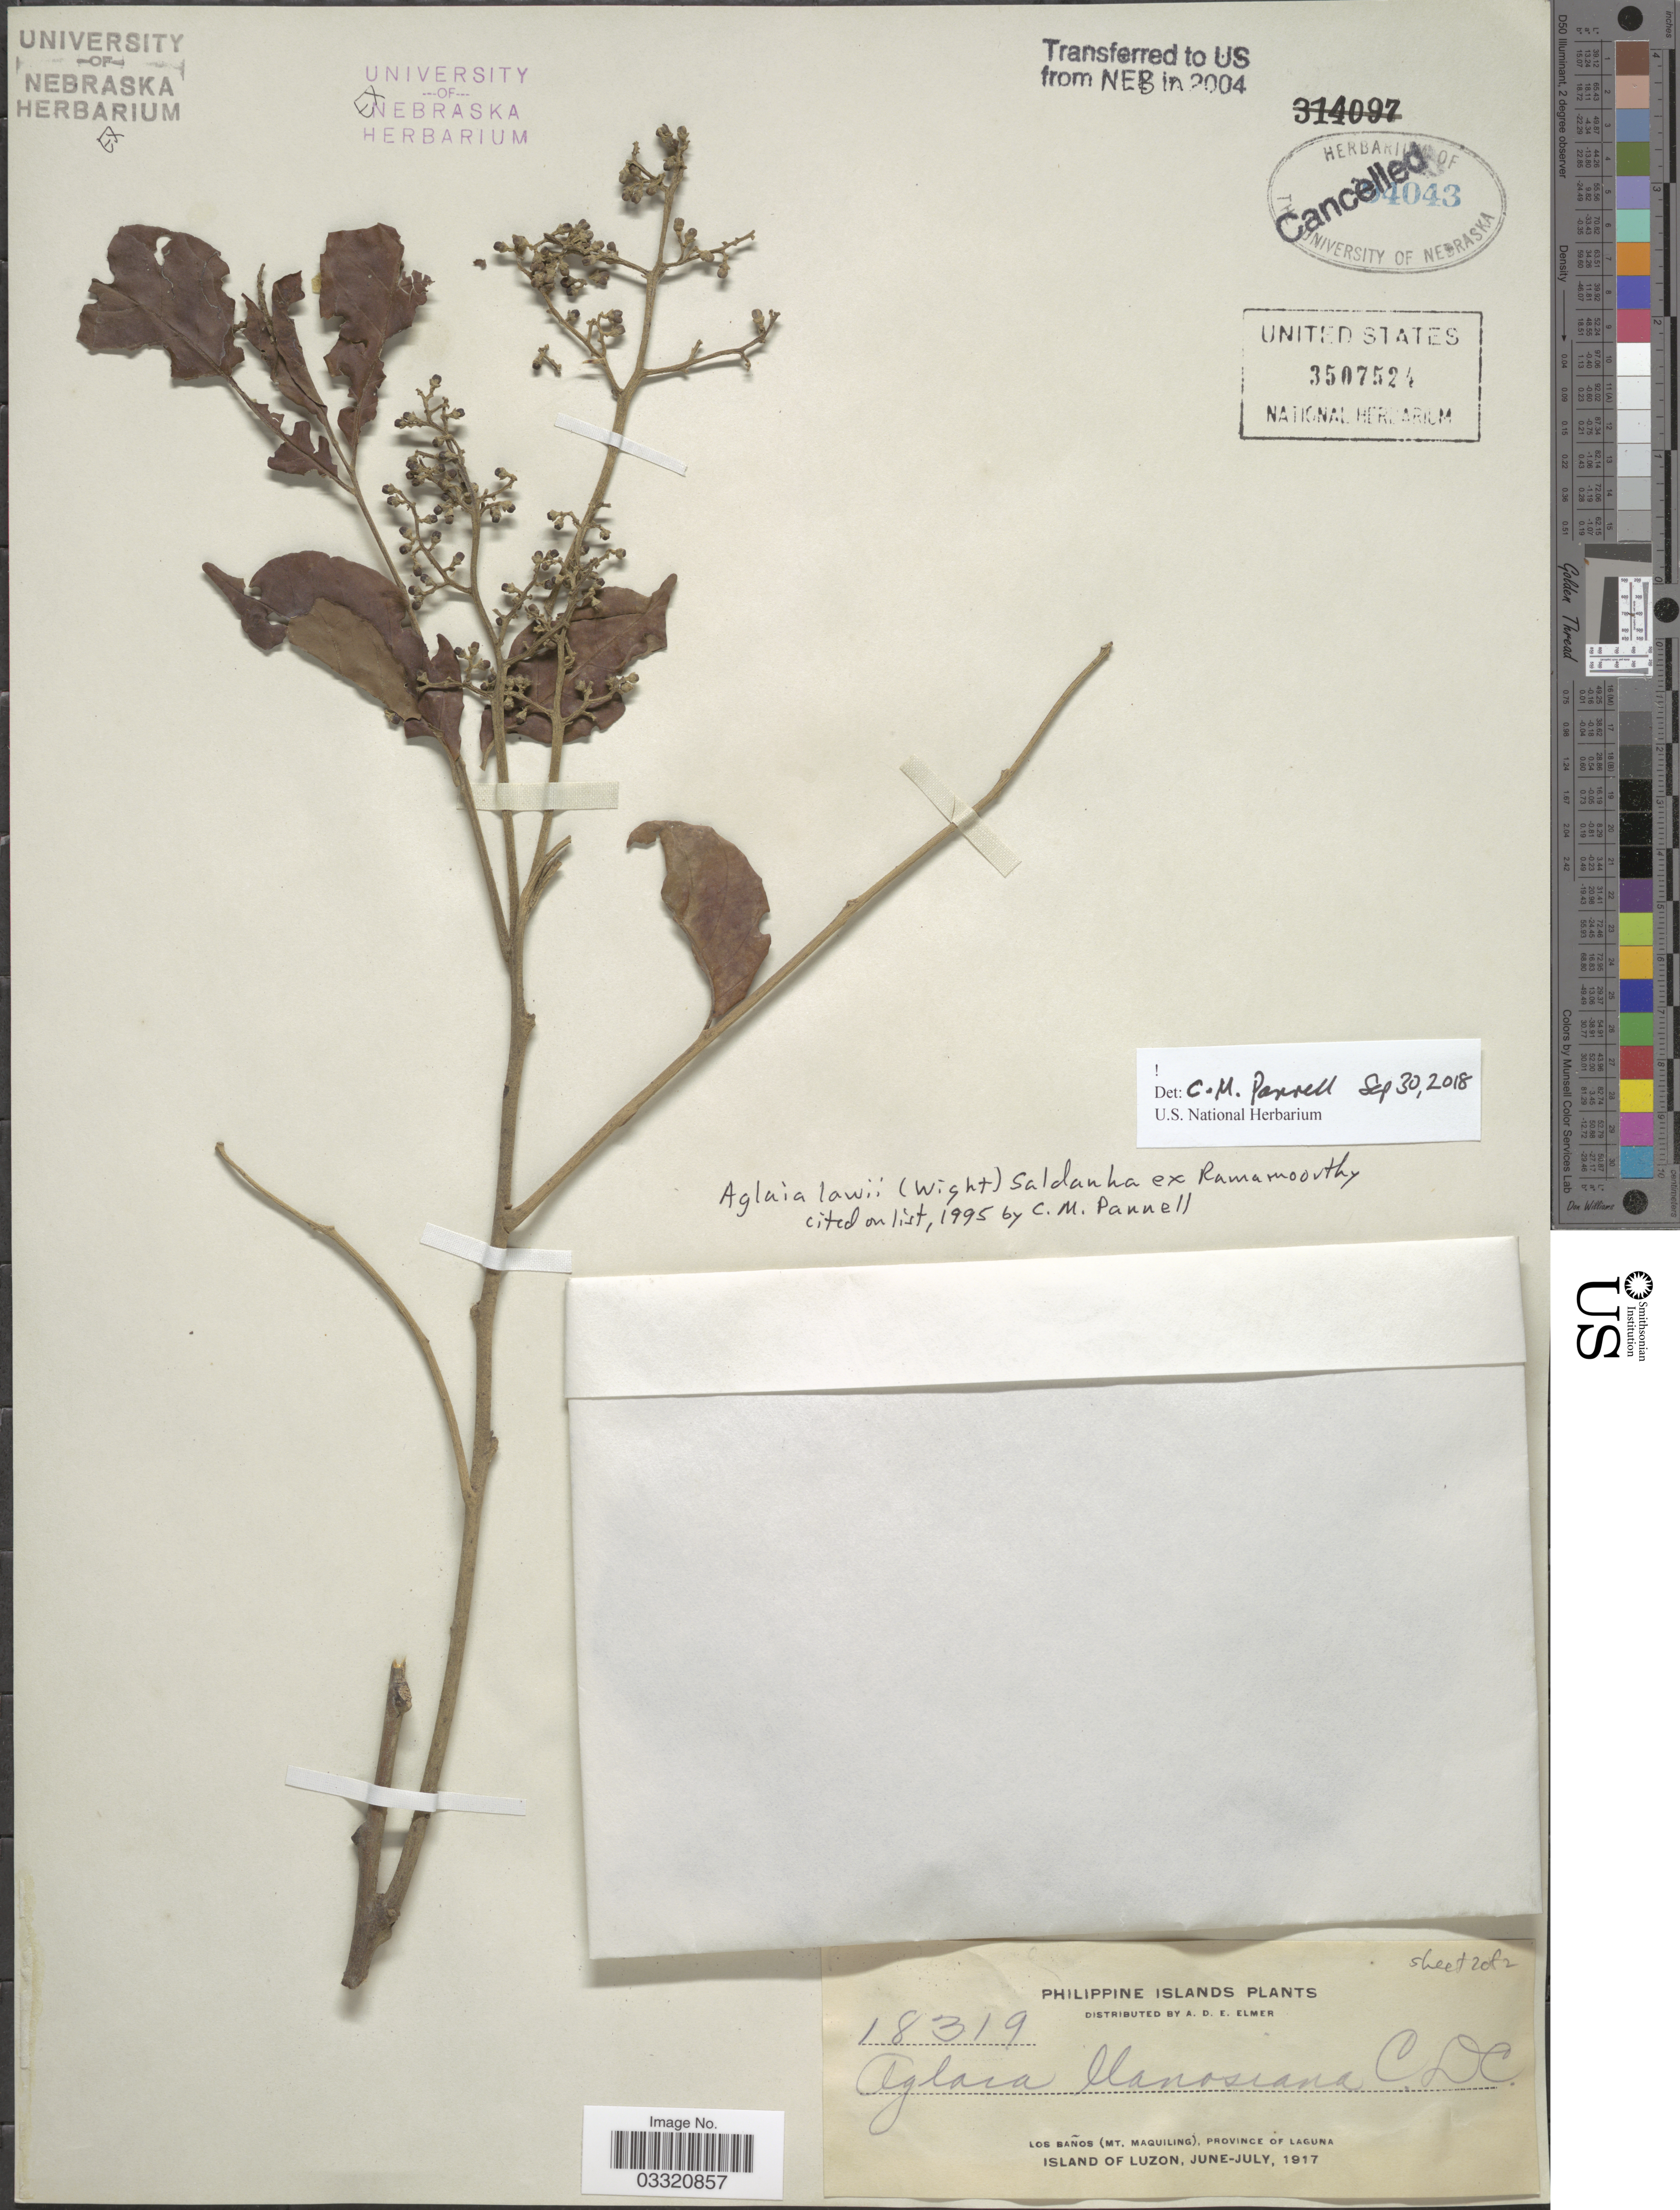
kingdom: Plantae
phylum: Tracheophyta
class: Magnoliopsida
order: Sapindales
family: Meliaceae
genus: Aglaia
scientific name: Aglaia lawii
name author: (Wight) C.J. Saldanha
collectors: A. D. E. Elmer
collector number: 18319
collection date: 1917-06/1917-07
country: Philippines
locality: Los Baños (Mt. Maquiling), Province of Laguna. Island of Luzon.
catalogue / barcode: US 3507524